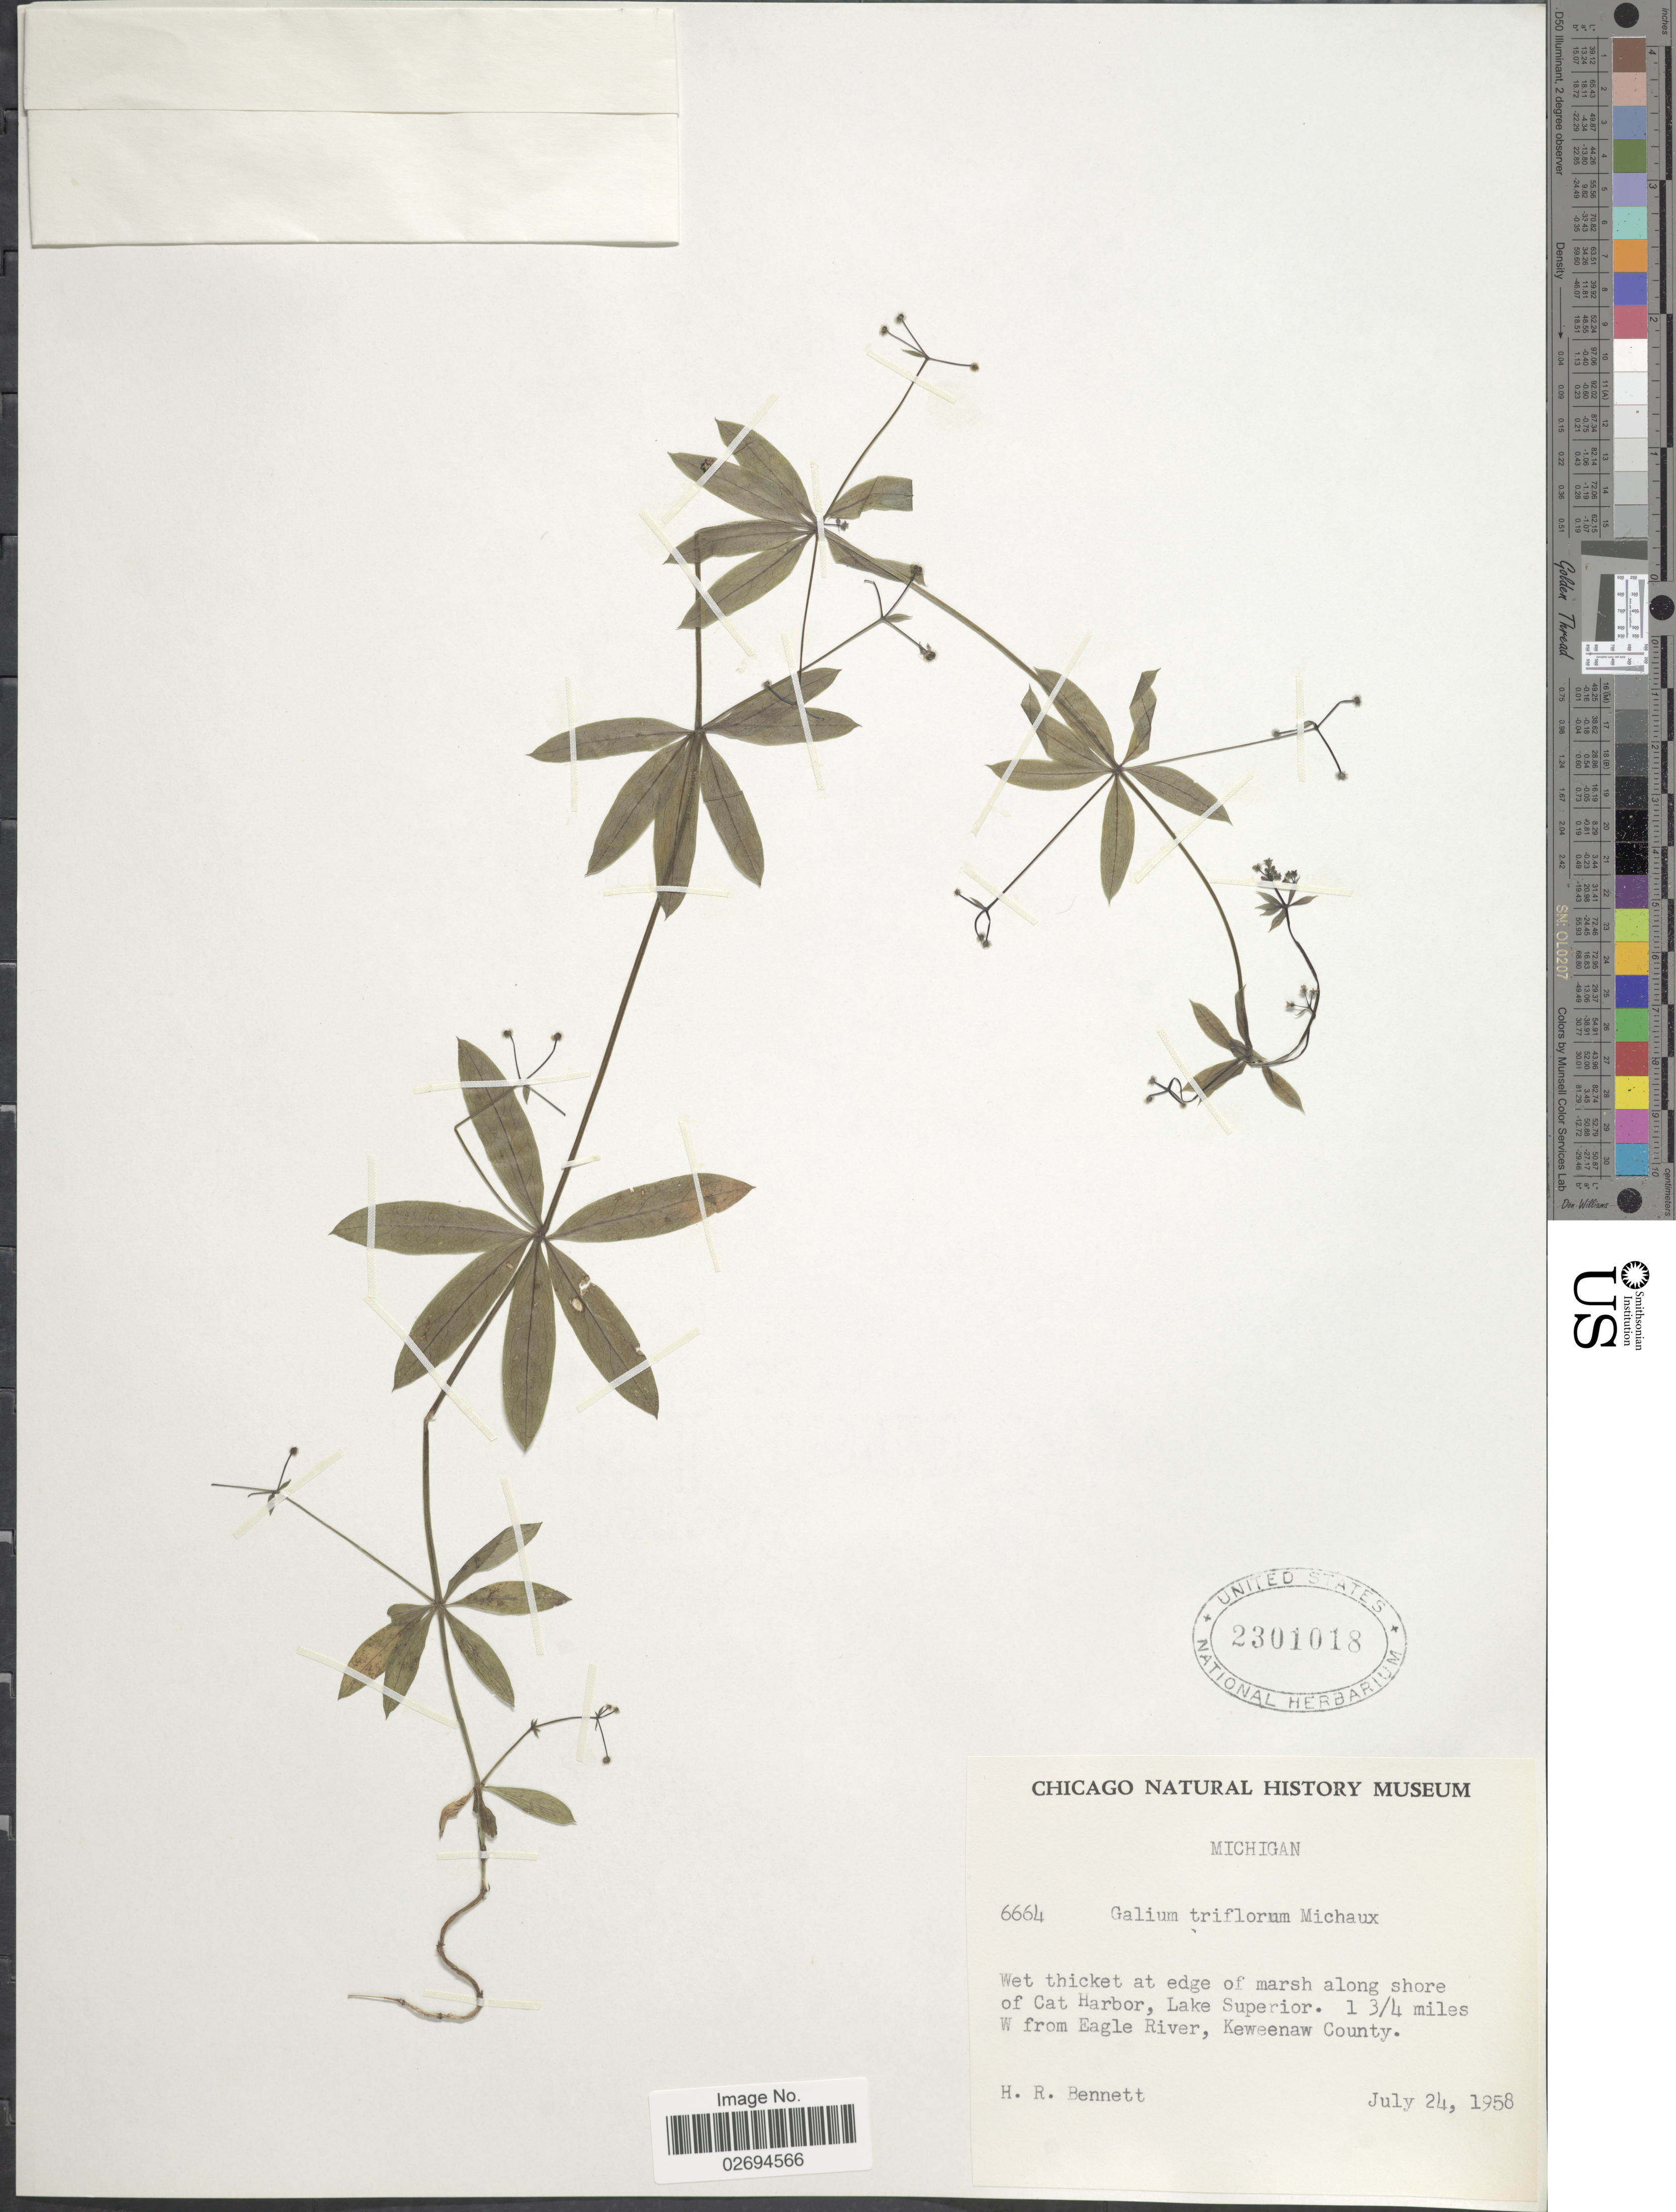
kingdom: Plantae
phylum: Tracheophyta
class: Magnoliopsida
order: Gentianales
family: Rubiaceae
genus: Galium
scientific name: Galium triflorum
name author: Michx.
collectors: H. R. Bennett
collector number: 6664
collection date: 1958-07-24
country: United States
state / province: Michigan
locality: Along shore of Cat Harbor, Lake Superior. 1 3/4 miles W from Eagle River, Keweenaw County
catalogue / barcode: US 2301018